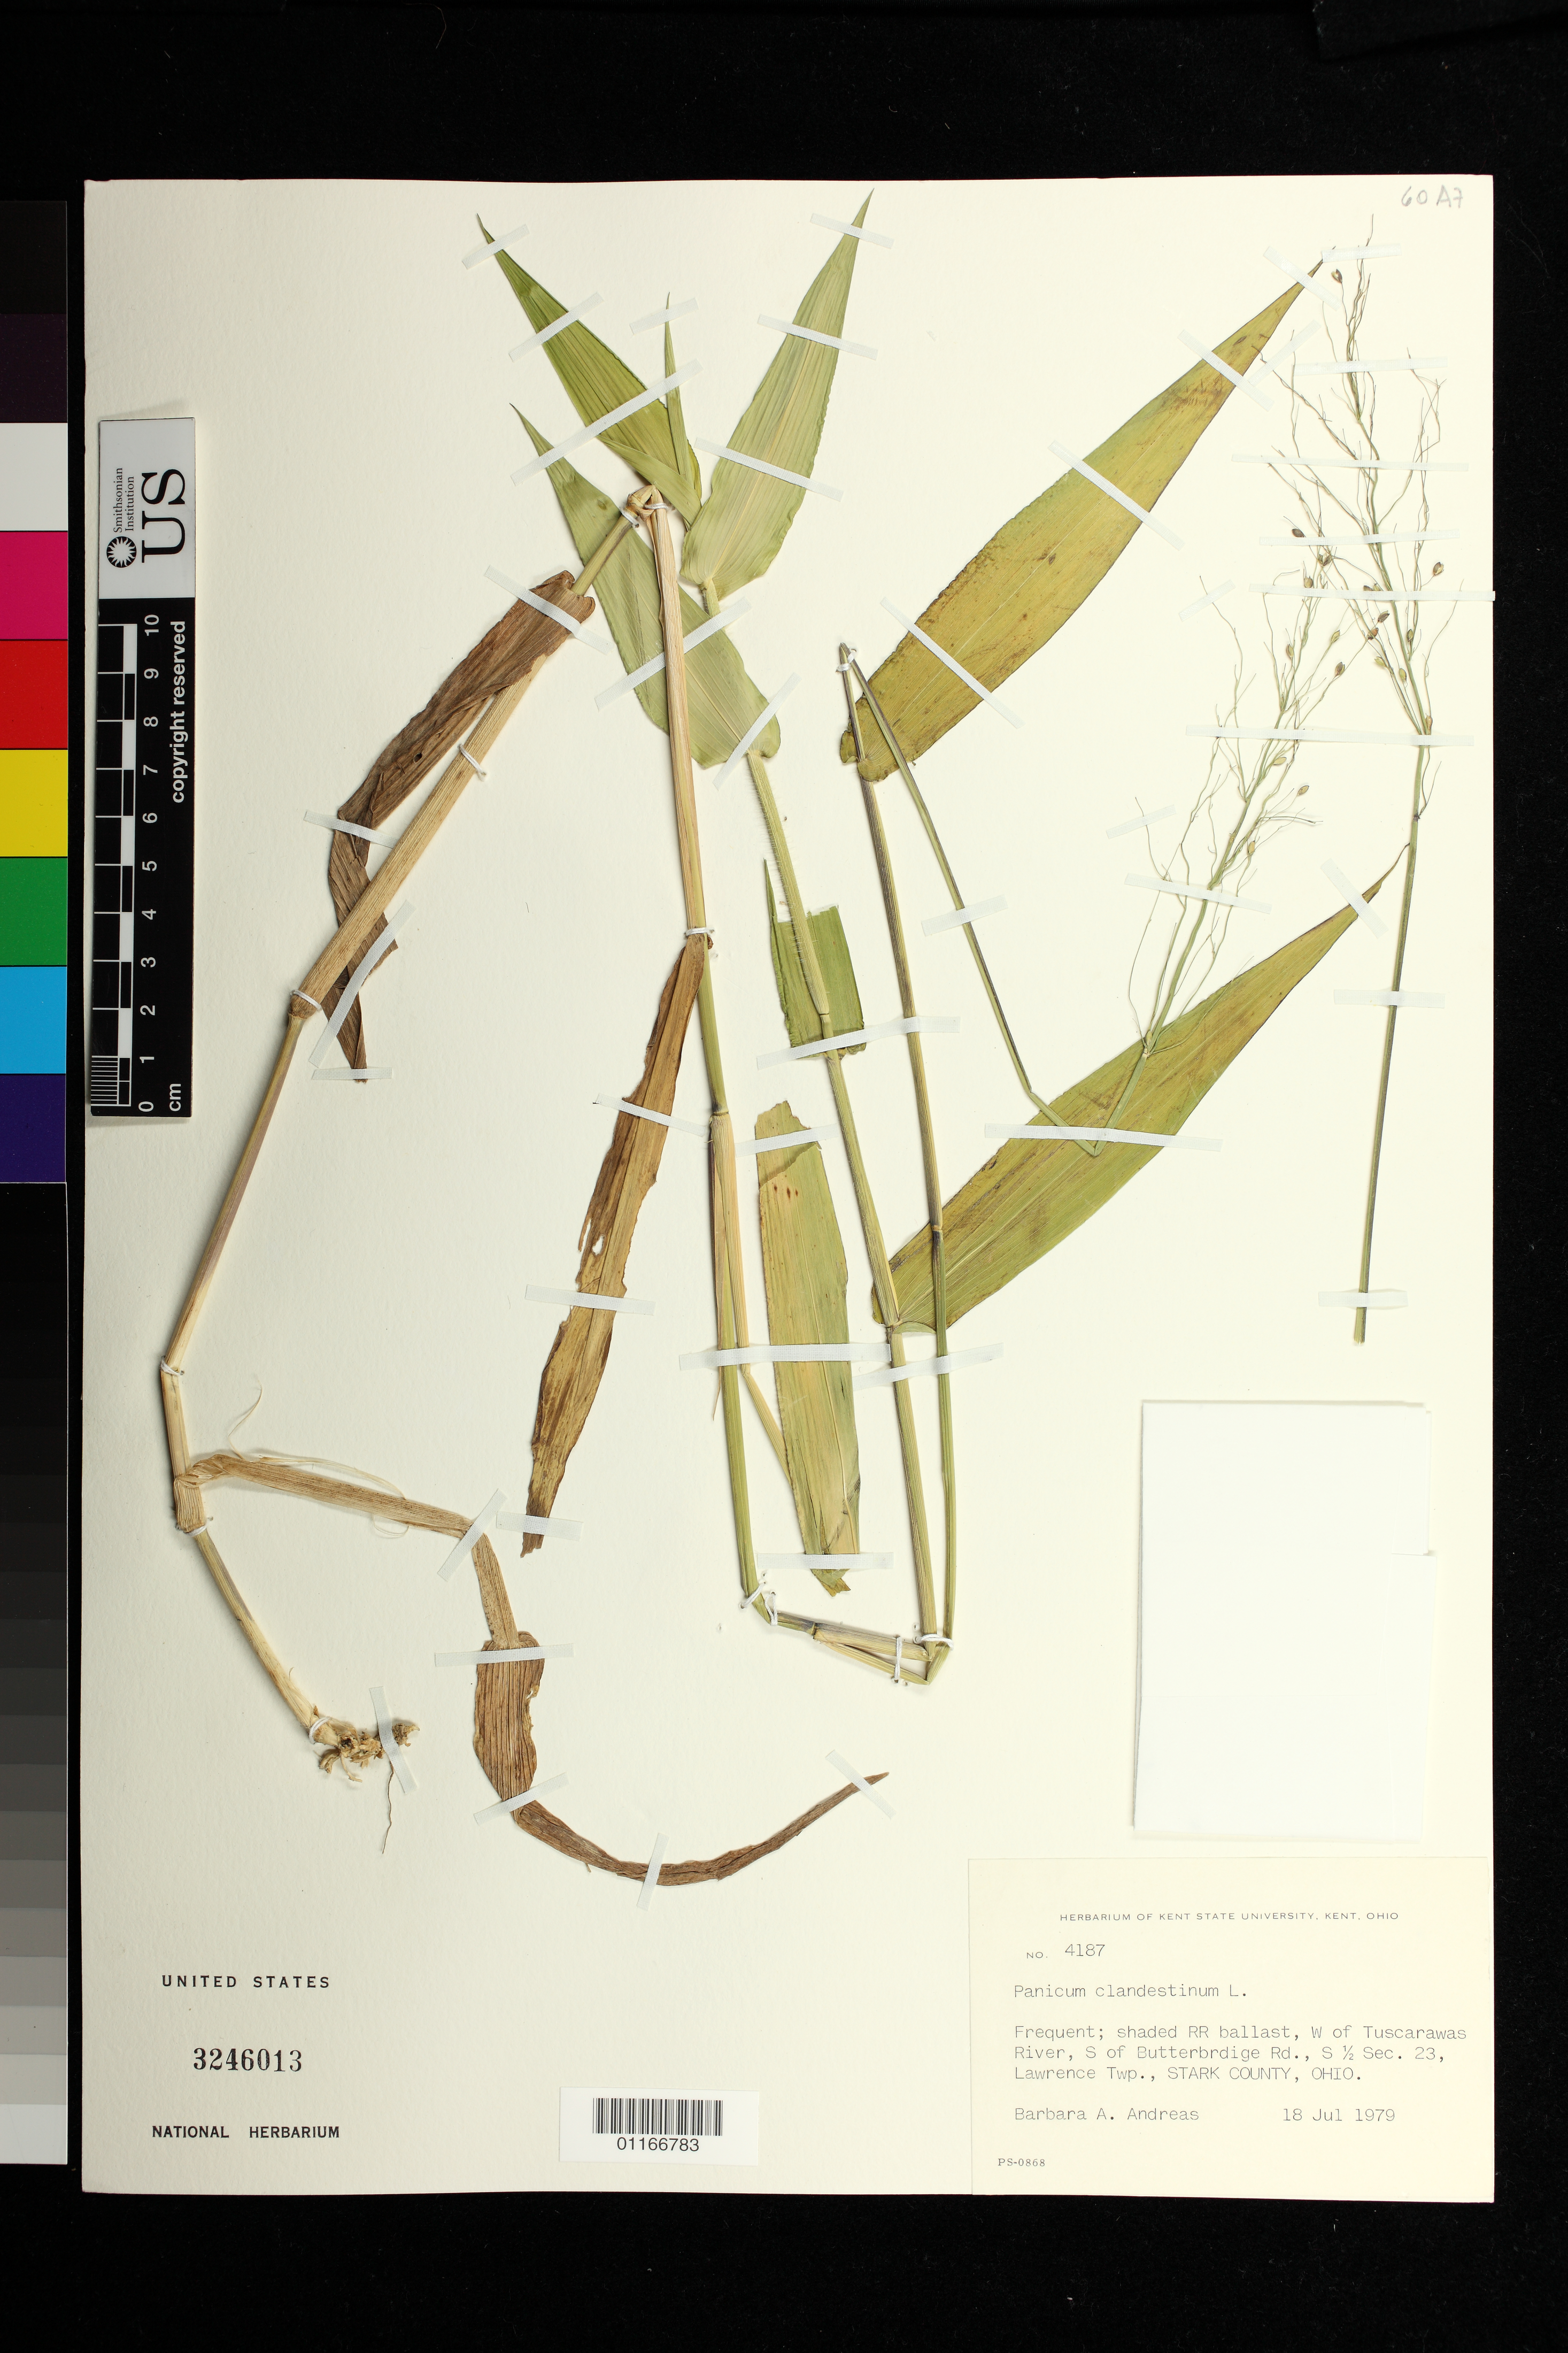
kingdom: Plantae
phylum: Tracheophyta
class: Liliopsida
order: Poales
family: Poaceae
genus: Dichanthelium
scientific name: Dichanthelium clandestinum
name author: (L.) Gould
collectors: B. A. Andreas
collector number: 4187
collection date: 1979-07-18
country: United States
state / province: Ohio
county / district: Stark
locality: W of Tuscarawas River, S of Butterbridge Road, 0.5 miles S of Sec. 23, Lawrence Twp.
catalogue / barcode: US 3246013